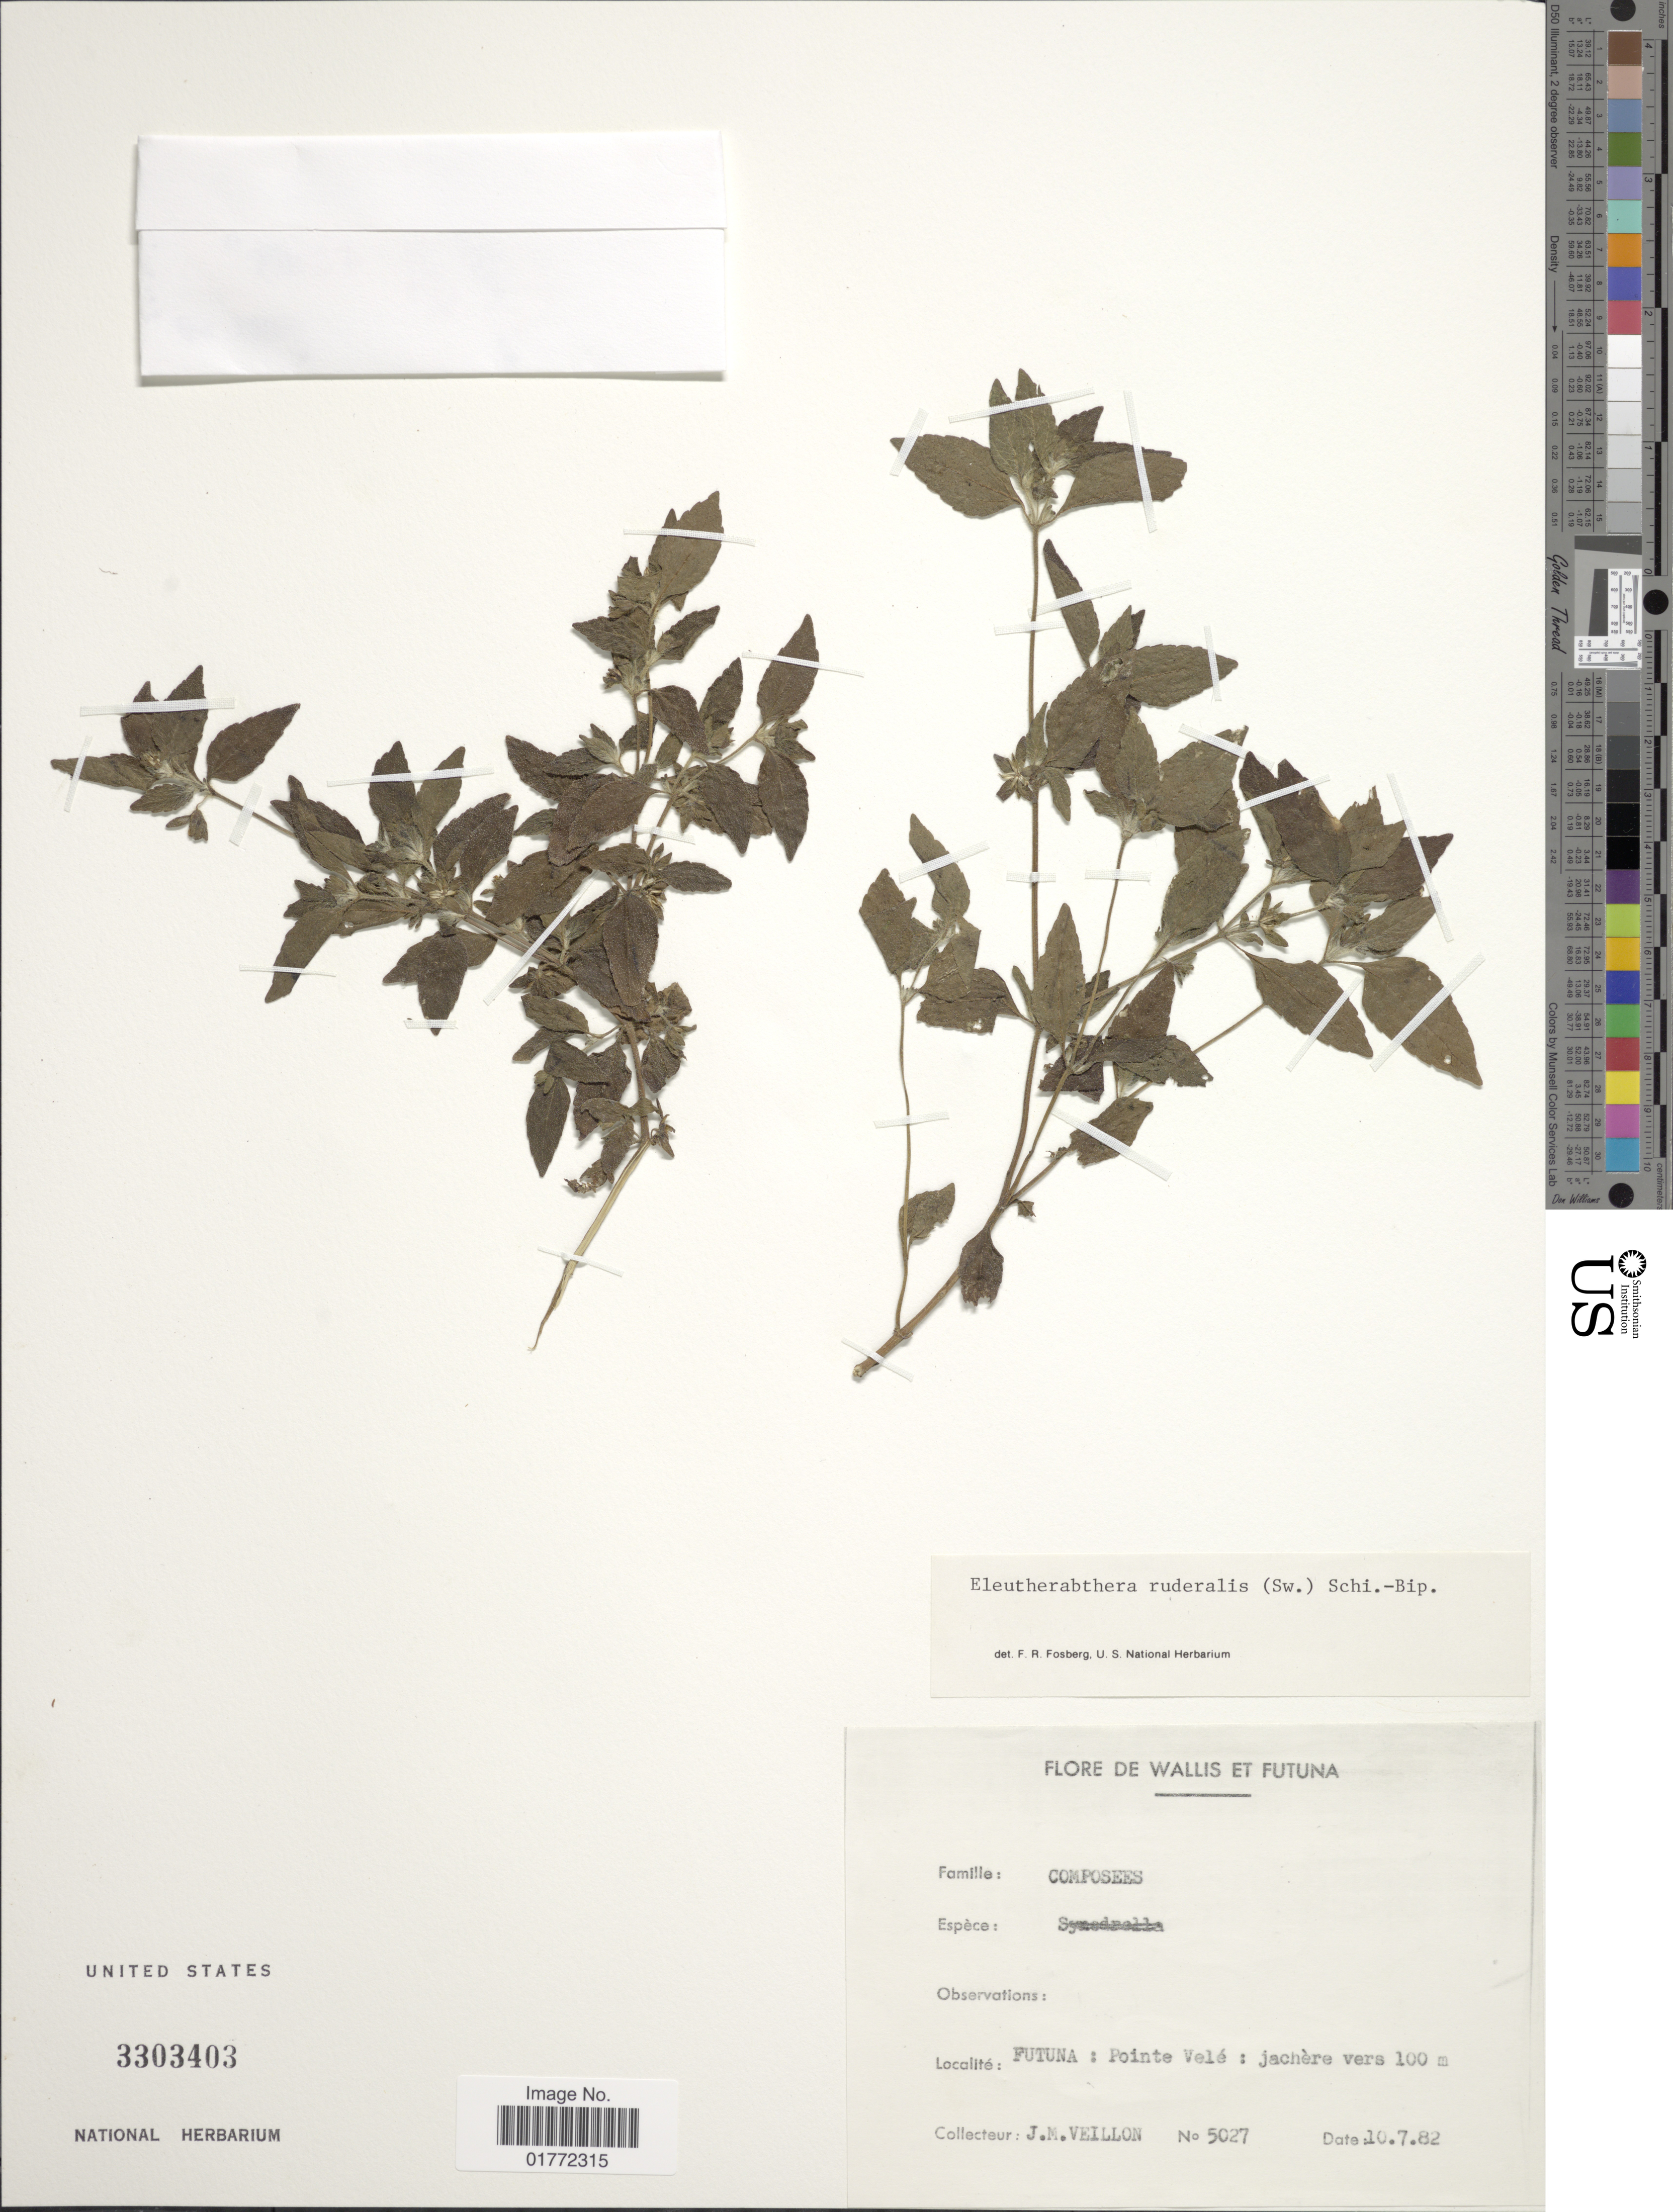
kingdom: Plantae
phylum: Tracheophyta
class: Magnoliopsida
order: Asterales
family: Asteraceae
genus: Eleutheranthera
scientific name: Eleutheranthera ruderalis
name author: (Sw.) Sch. Bip.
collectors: J. Veillon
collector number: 5027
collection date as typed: Transcribed d/m/y: 10/7/82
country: Wallis and Futuna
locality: Futuna: Pointe Vele: Jachere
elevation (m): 100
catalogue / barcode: US 3303403